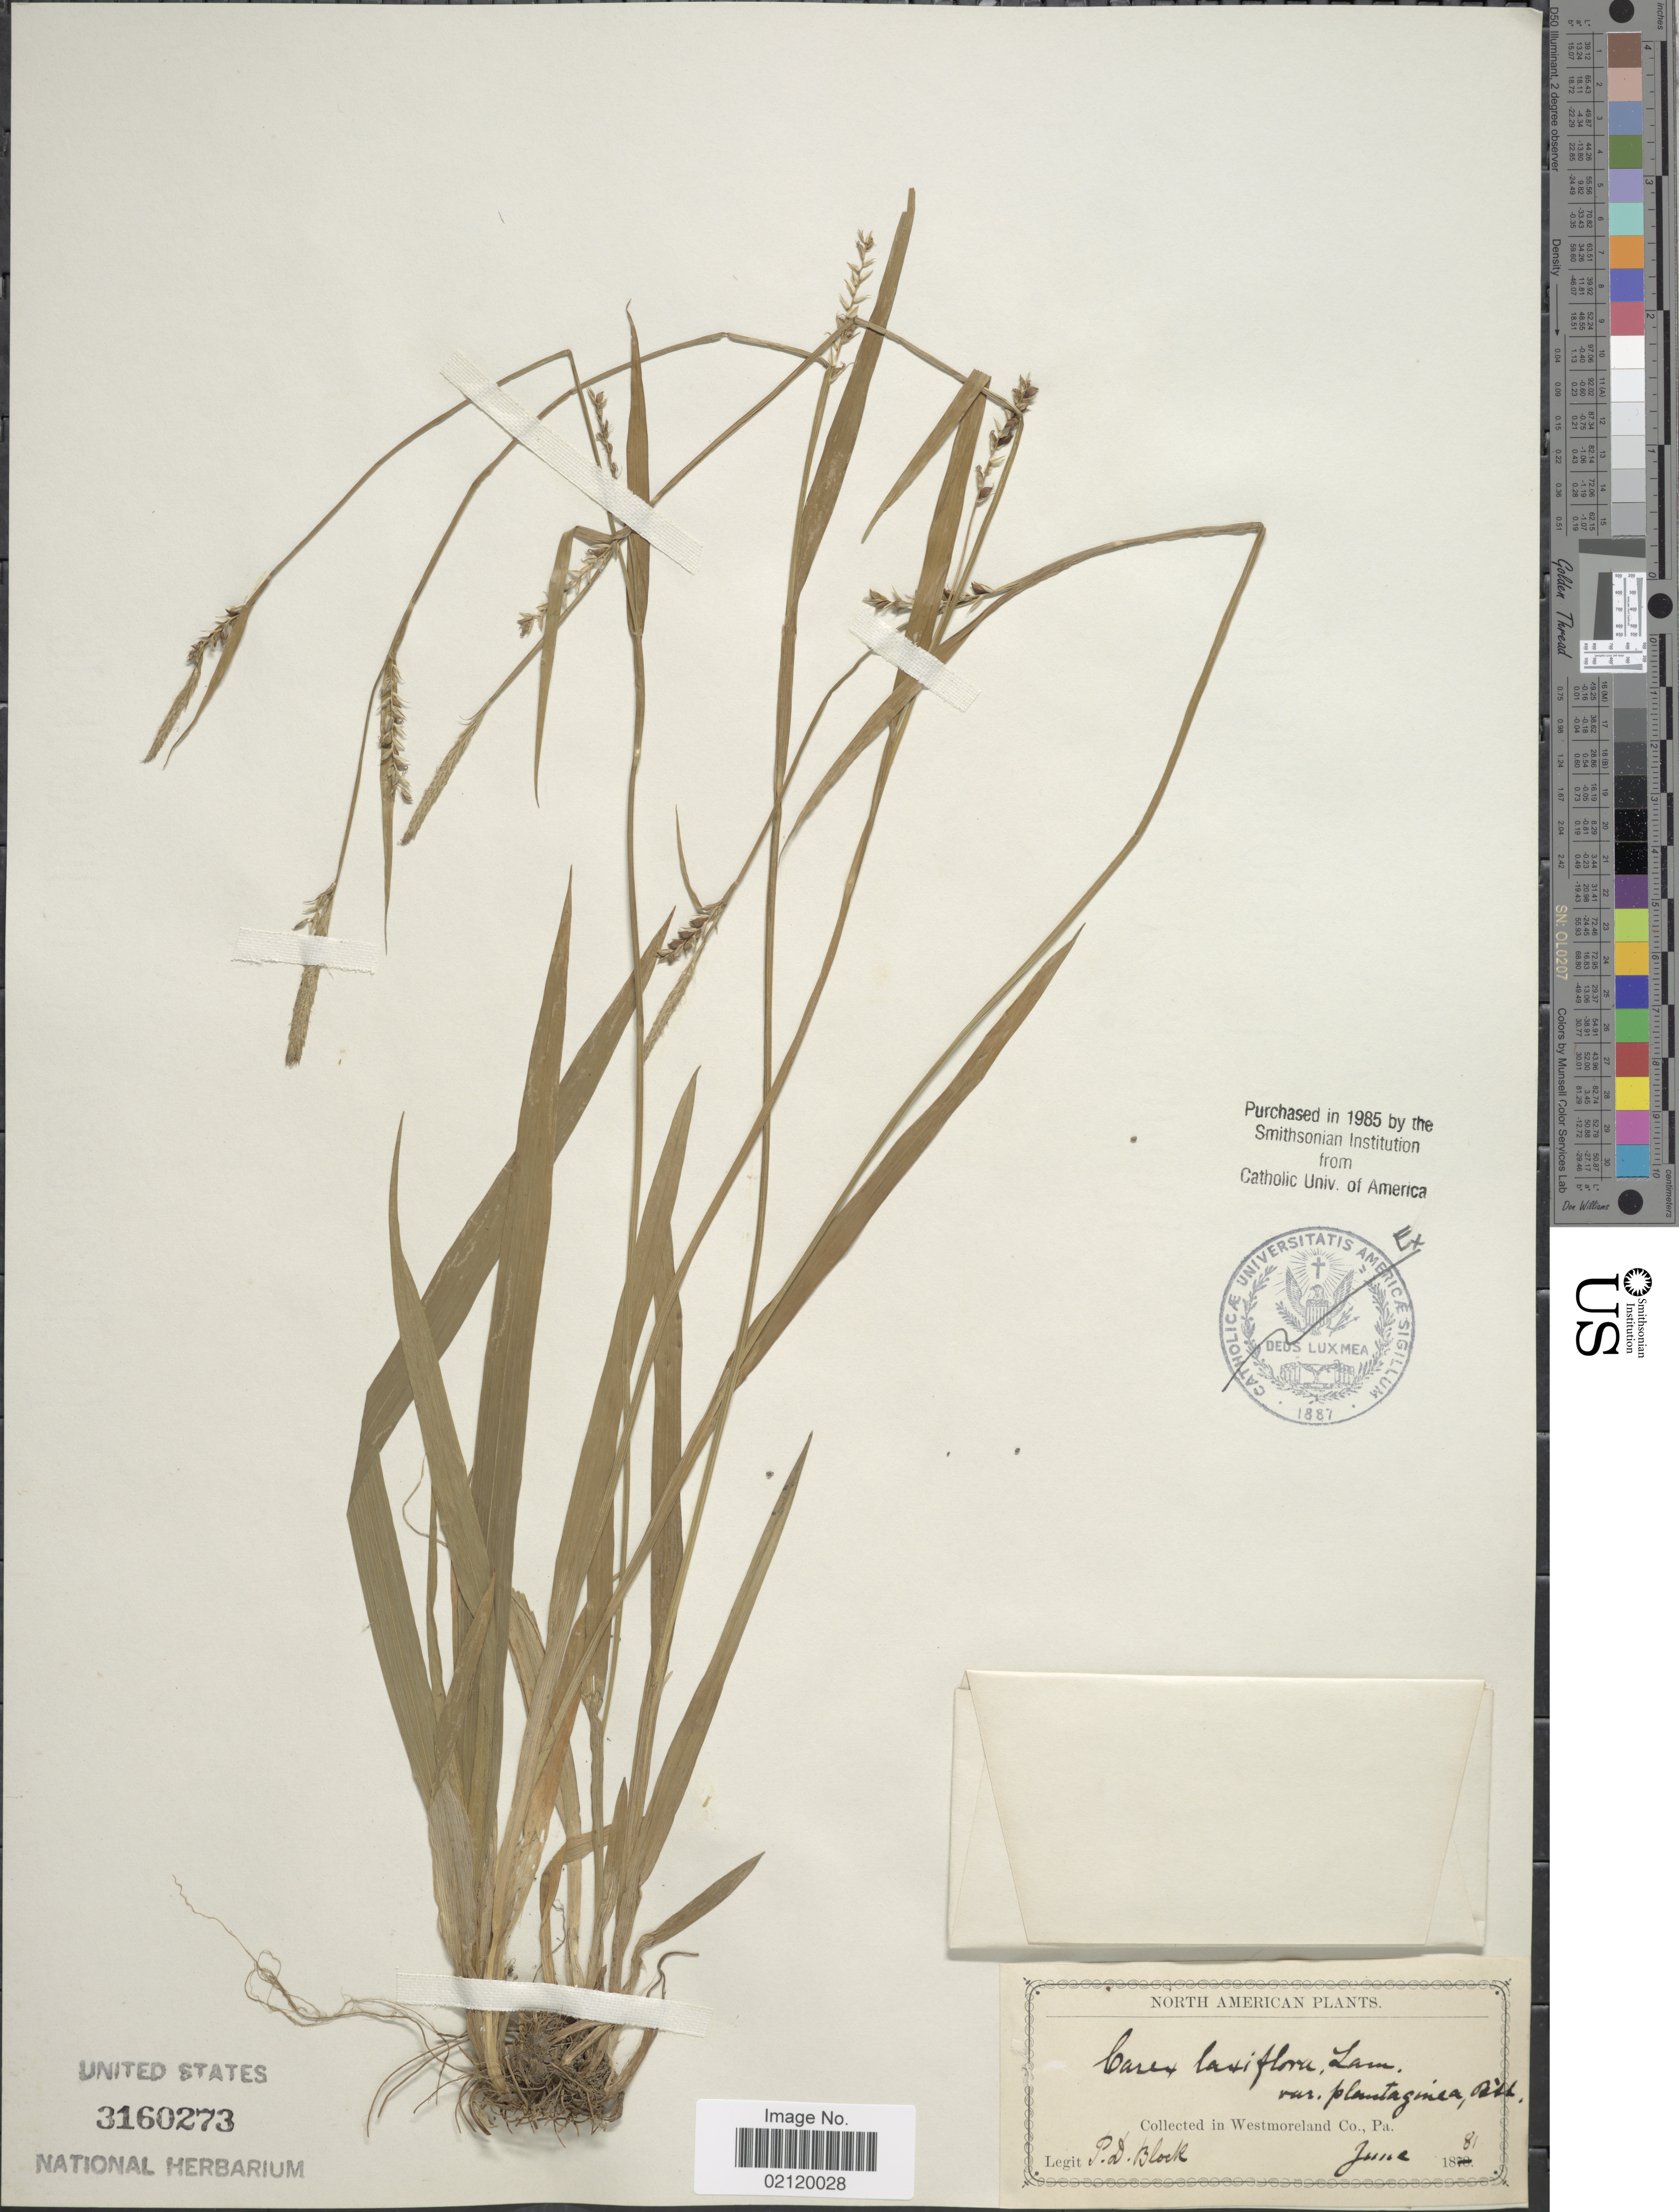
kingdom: Plantae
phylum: Tracheophyta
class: Liliopsida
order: Poales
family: Cyperaceae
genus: Carex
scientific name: Carex laxiflora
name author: Lam.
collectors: P. Block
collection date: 1881-06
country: United States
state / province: Pennsylvania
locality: Westmoreland Co., Pa.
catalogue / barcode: US 3160273